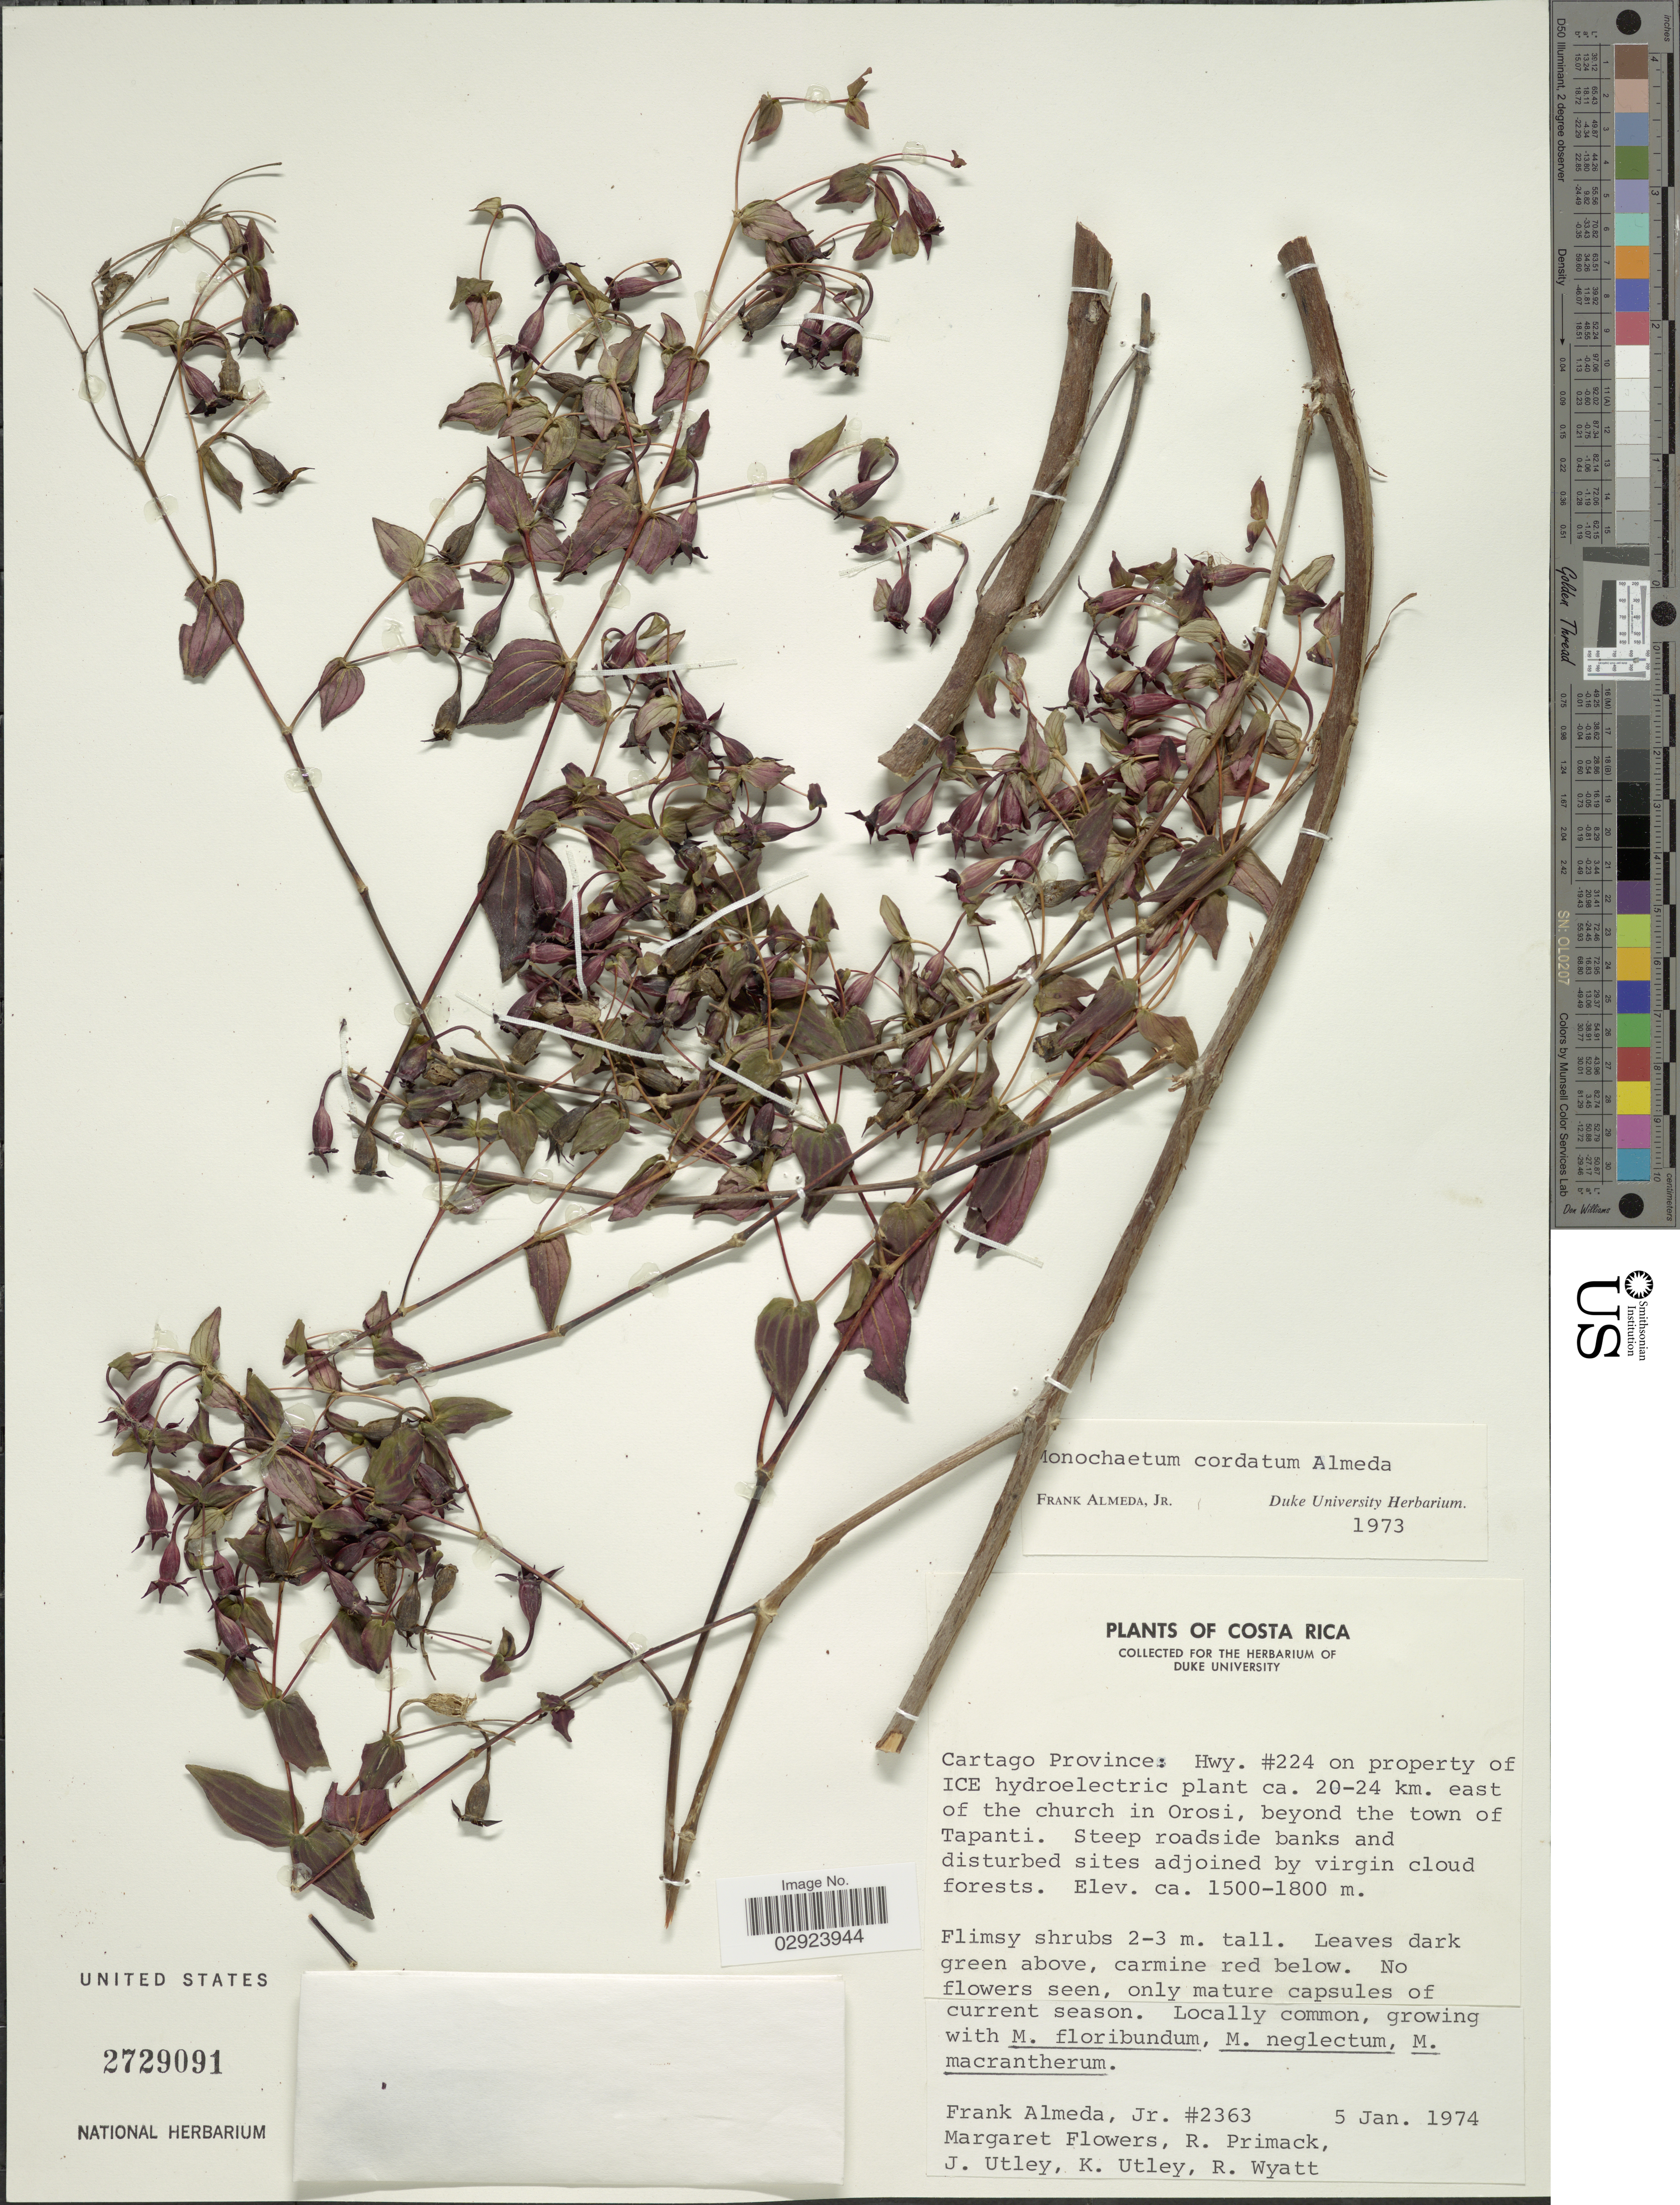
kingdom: Plantae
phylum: Tracheophyta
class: Magnoliopsida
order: Myrtales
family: Melastomataceae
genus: Monochaetum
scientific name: Monochaetum cordatum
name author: Almeda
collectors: F. Almeda, M. Flowers, R. Primack, J. Utley & et al.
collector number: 2363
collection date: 1974-01-05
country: Costa Rica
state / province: Cartago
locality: Hwy. # 224 on property of ICE Hydroelectric plant ca. 20-24 km. east of the church in Orosi, beyond the town of Tapanti. Steep roadside banks and disturbed sites adjoined by virgin cloud forests.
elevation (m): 1500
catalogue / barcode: US 2729091